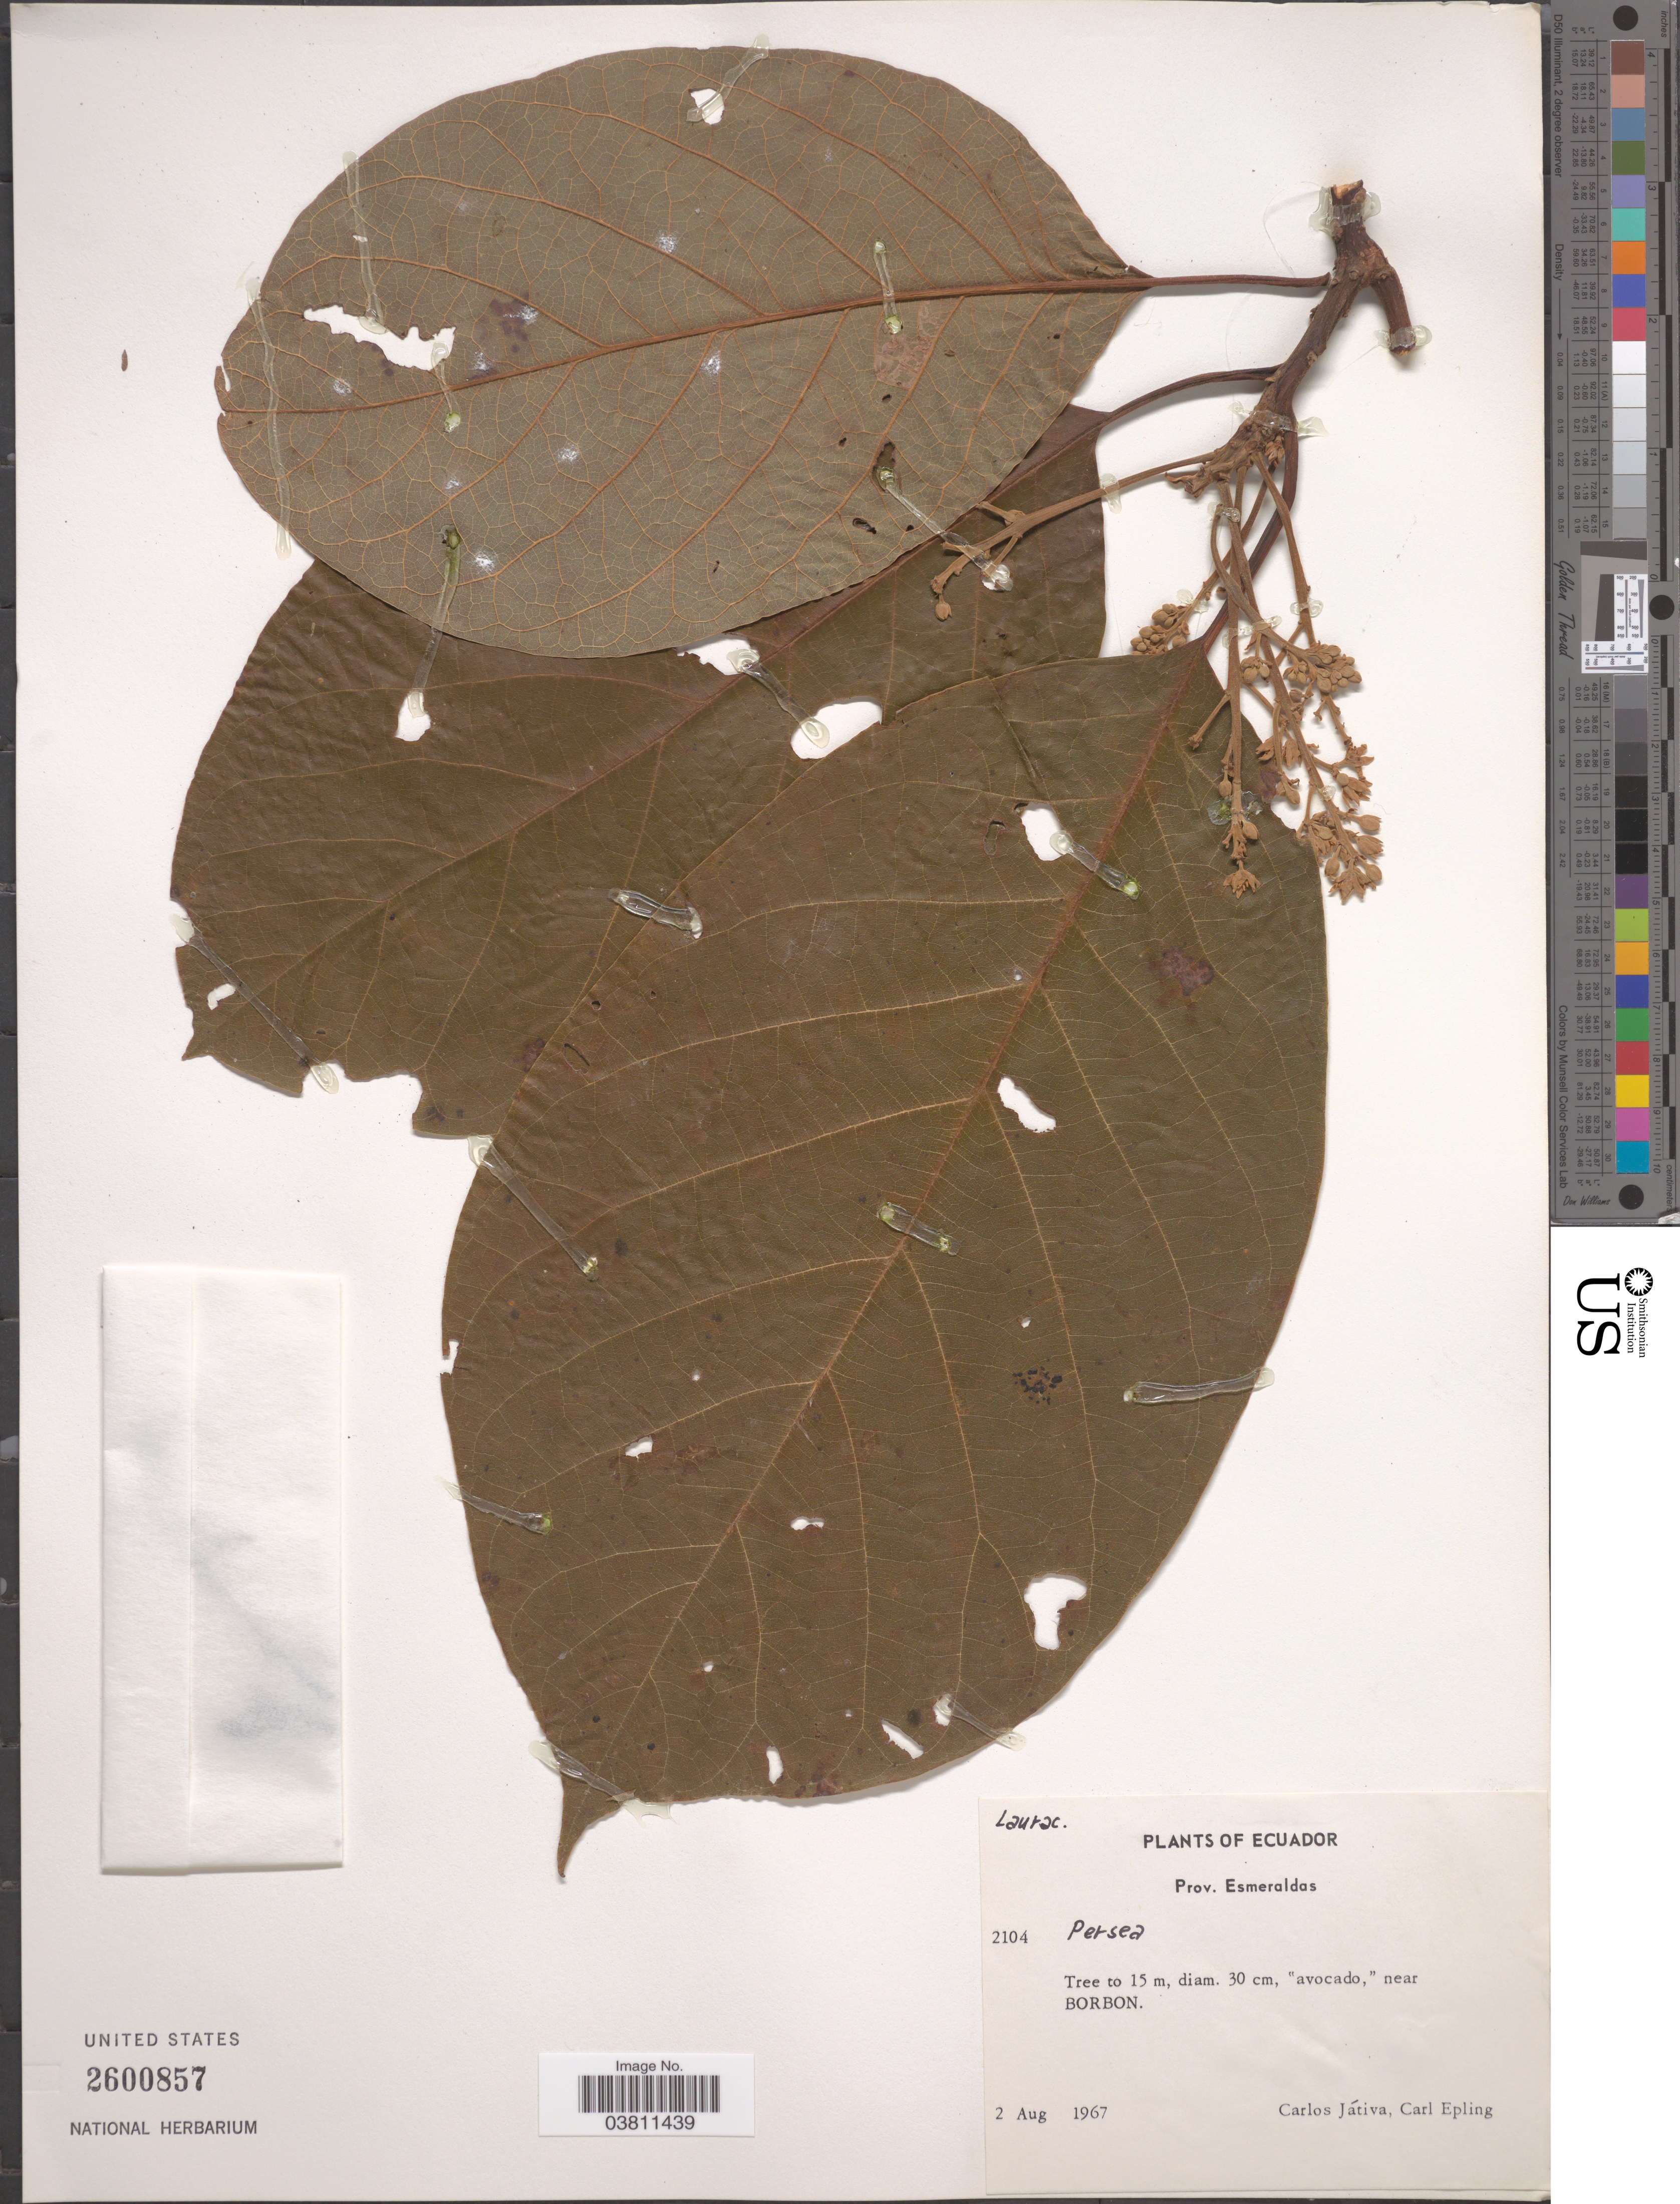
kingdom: Plantae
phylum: Tracheophyta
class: Magnoliopsida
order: Laurales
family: Lauraceae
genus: Persea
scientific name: Persea sp.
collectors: C. D. Játiva & C. C. Epling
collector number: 2104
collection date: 1967-08-02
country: Ecuador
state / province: Esmeraldas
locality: Near Borbon.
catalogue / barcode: US 2600857